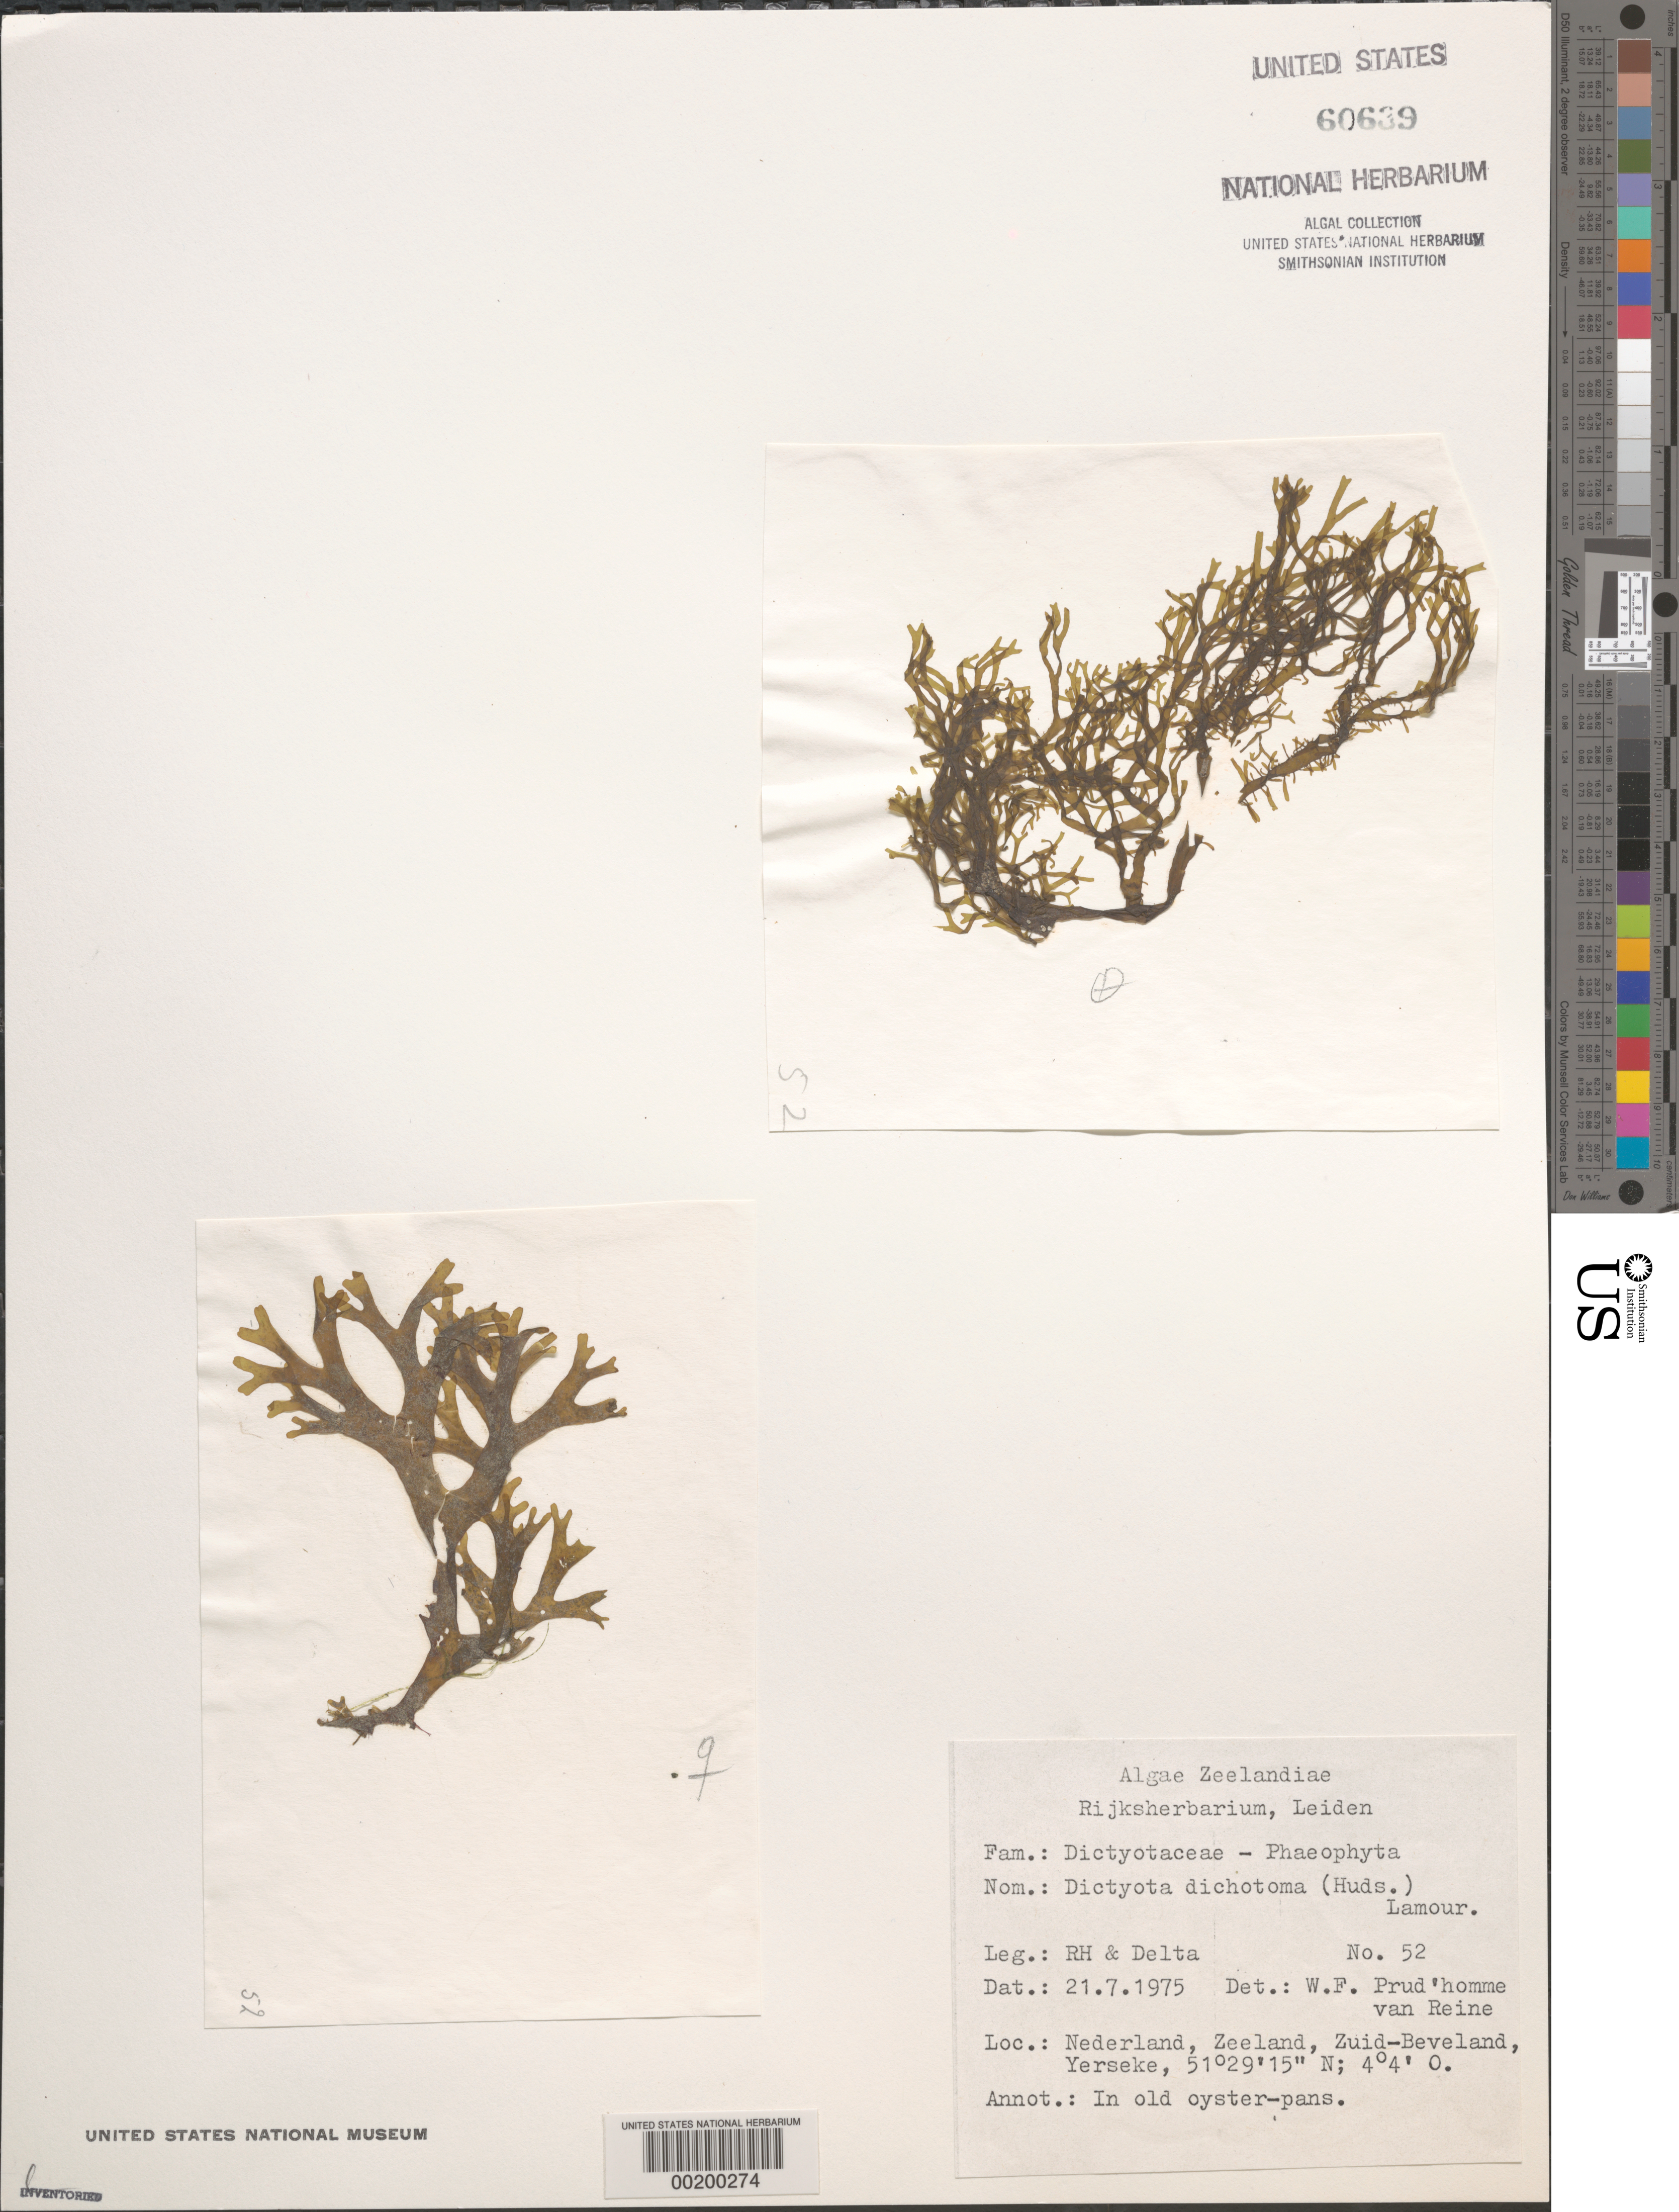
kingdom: Chromista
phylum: Ochrophyta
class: Phaeophyceae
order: Dictyotales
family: Dictyotaceae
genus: Dictyota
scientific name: Dictyota dichotoma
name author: (Huds.) J.V.Lamouroux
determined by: Prud'homme van Reine, W. F.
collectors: R.H. & Delta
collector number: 52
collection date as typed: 21 Jul 1975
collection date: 1975-07-21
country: Netherlands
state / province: Zeeland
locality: Zuid-beveland, yerseke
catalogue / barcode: US 60639